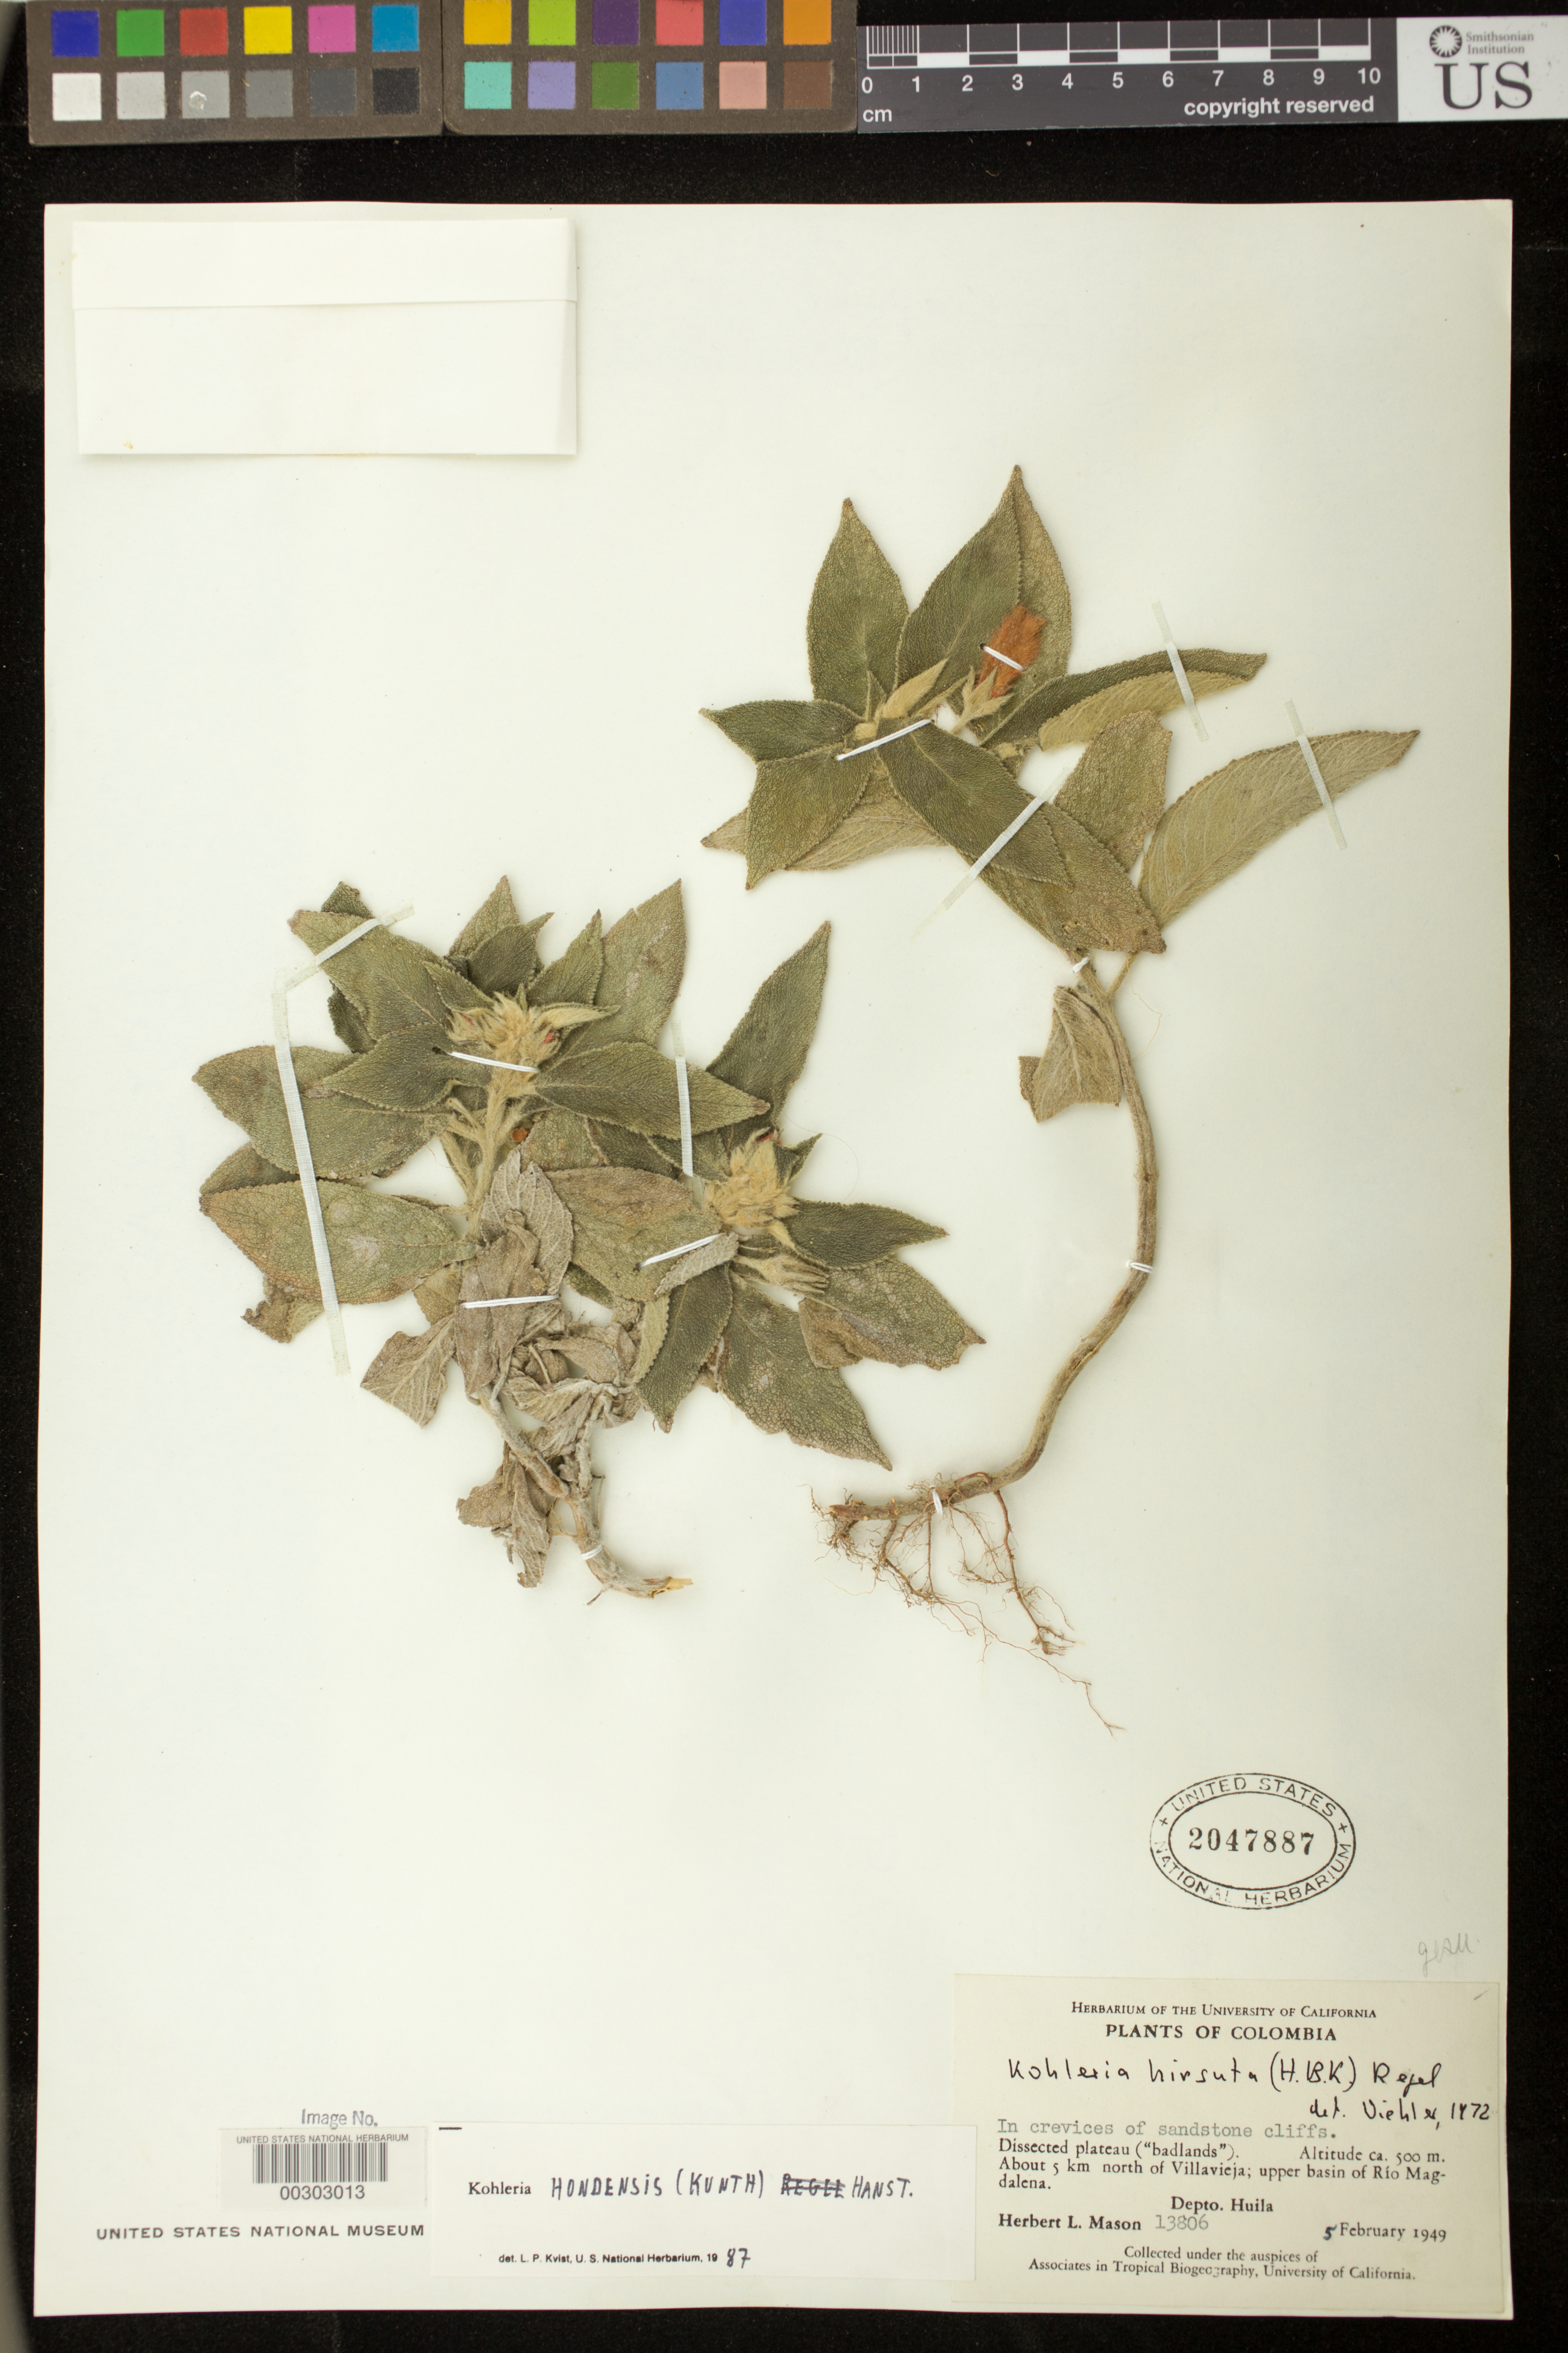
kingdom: Plantae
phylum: Tracheophyta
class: Magnoliopsida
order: Lamiales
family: Gesneriaceae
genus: Kohleria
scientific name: Kohleria hondensis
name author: (Kunth) Hanst.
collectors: H. L. Mason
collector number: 13806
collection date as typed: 05 Feb 1949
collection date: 1949-02-05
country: Colombia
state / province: Huila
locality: About 5 km N of Villavieja, upper basin of Rio Magdalena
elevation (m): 500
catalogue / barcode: US 2047887